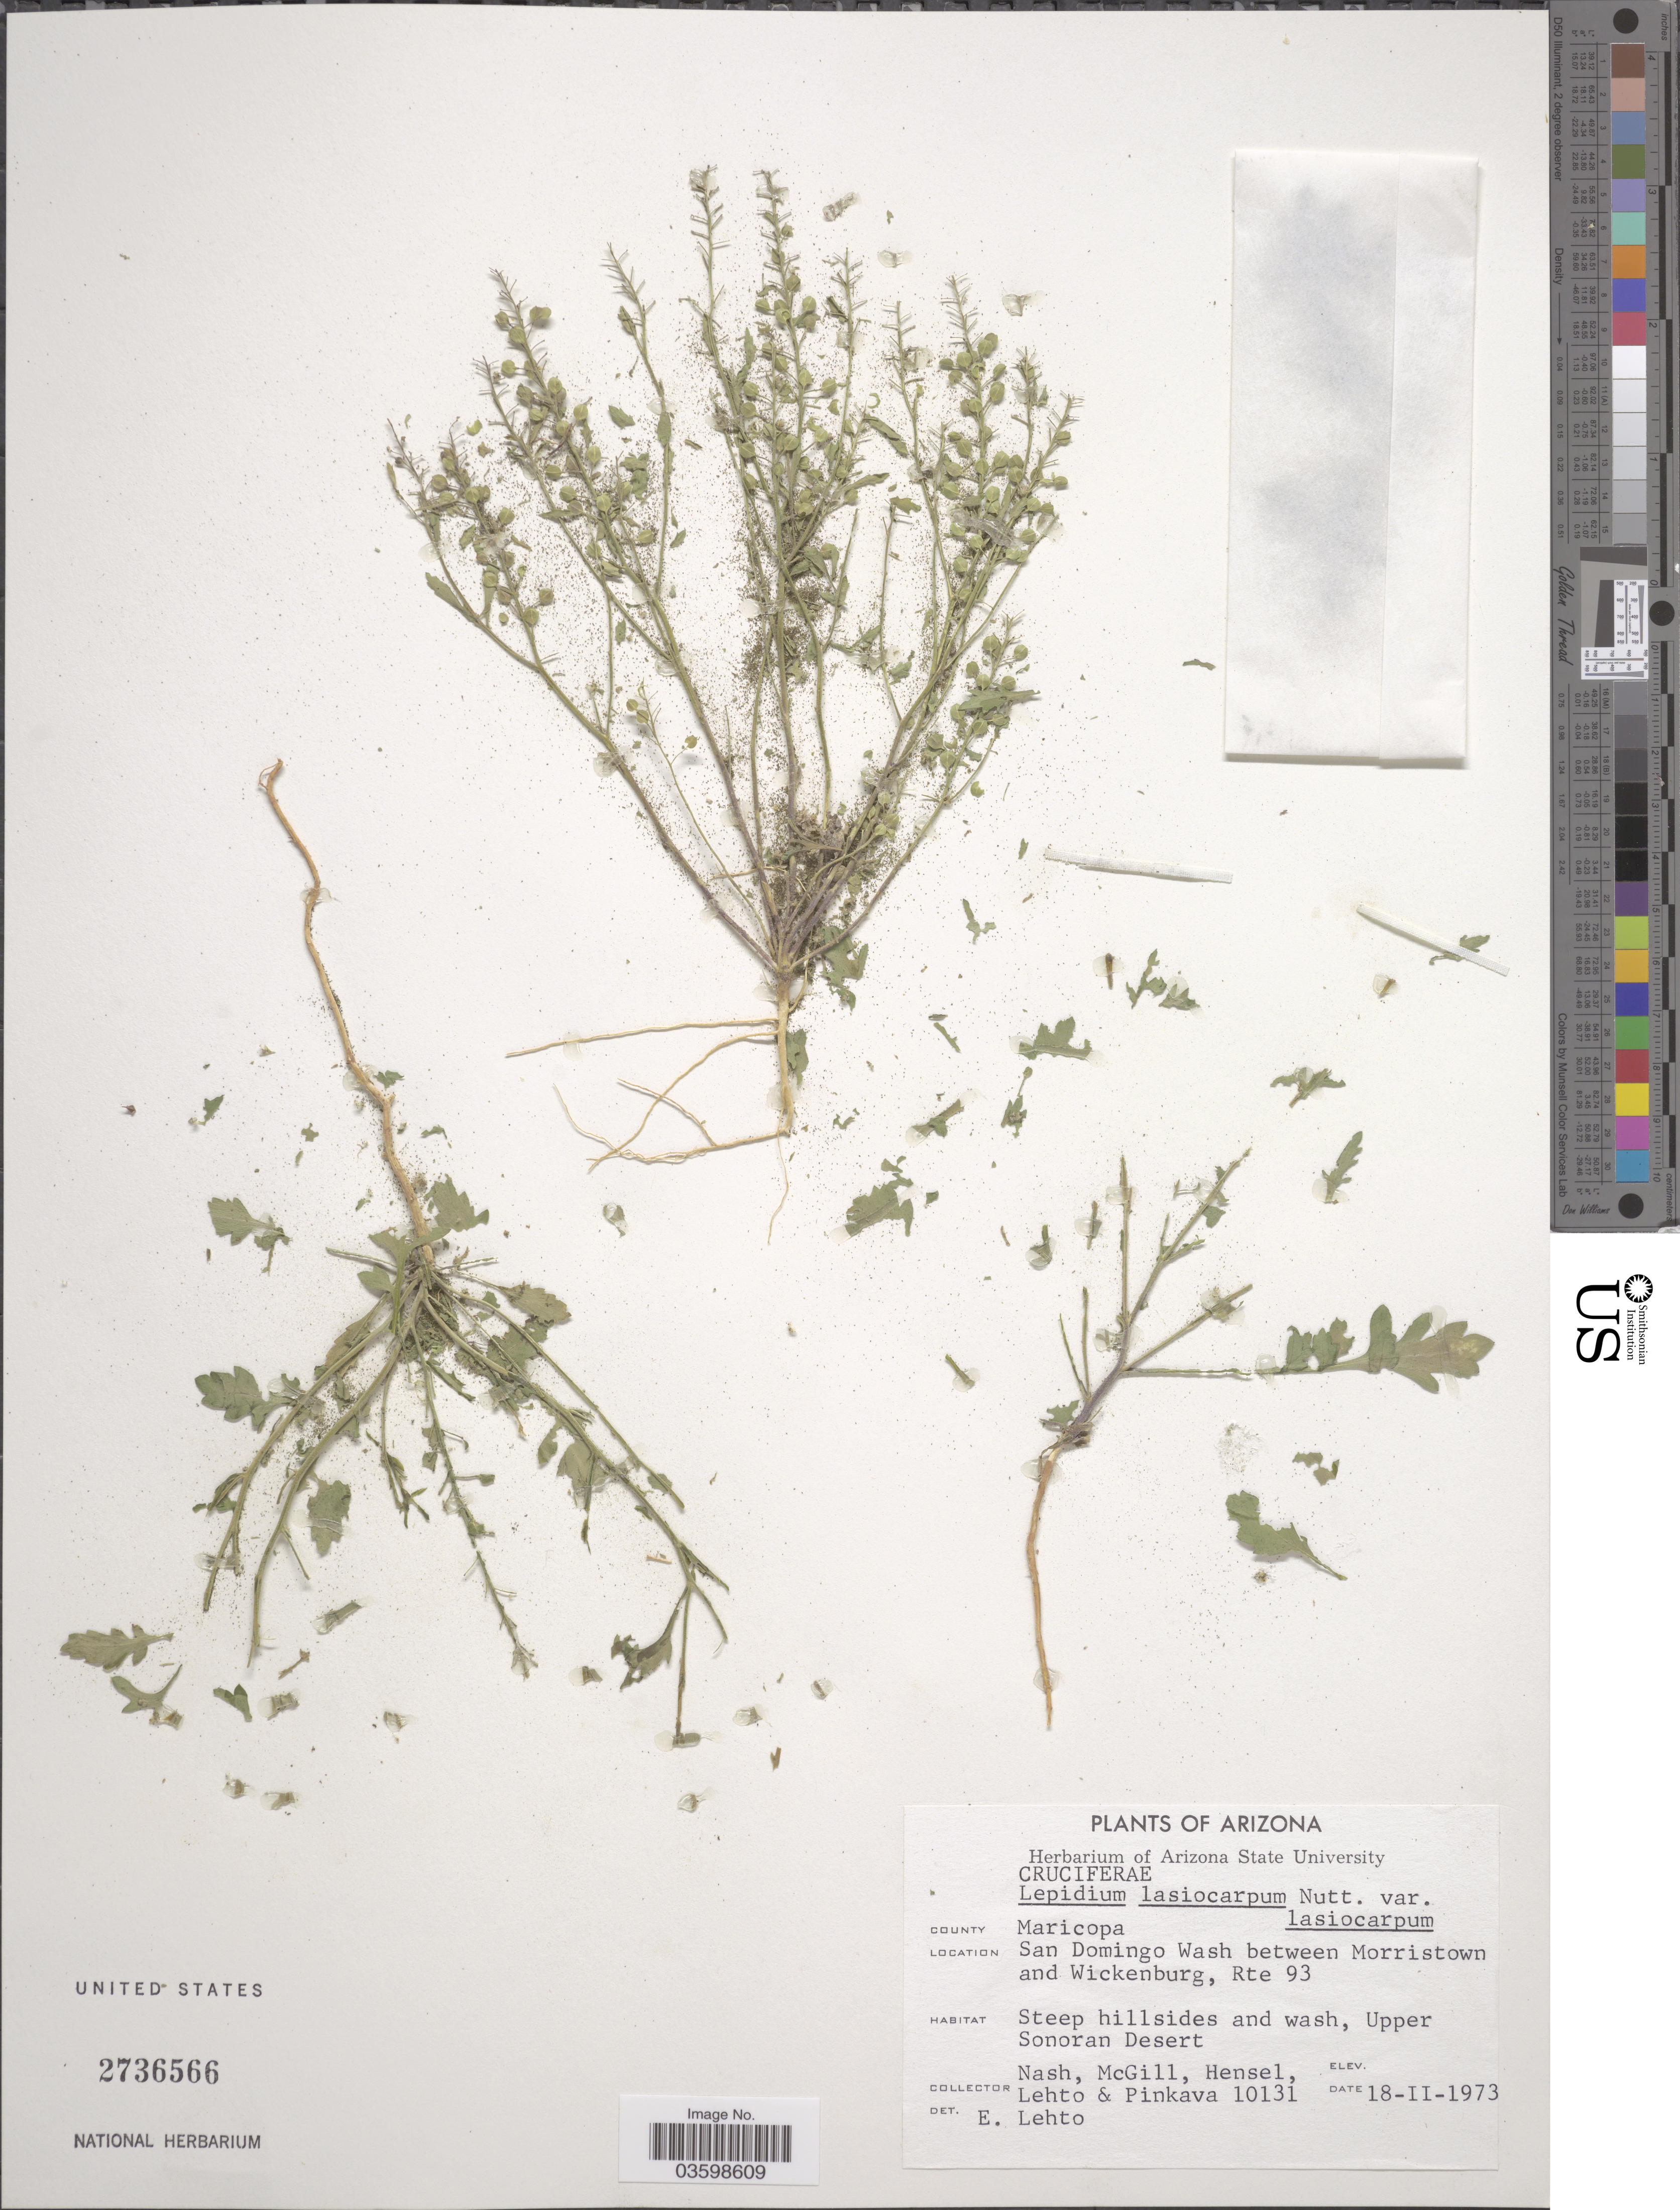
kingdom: Plantae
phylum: Tracheophyta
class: Magnoliopsida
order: Brassicales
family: Brassicaceae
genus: Lepidium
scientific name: Lepidium lasiocarpum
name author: Nutt.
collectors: -- Nash, -. McGill, -. Hensel, -. Lehto & -. Pinkava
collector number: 10131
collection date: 1973-02-18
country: United States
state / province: Arizona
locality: County Maricopa. San Domingo Wash between Morristown and Wickenburg, Rte 93. Upper Sonoran Desert.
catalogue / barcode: US 2736566